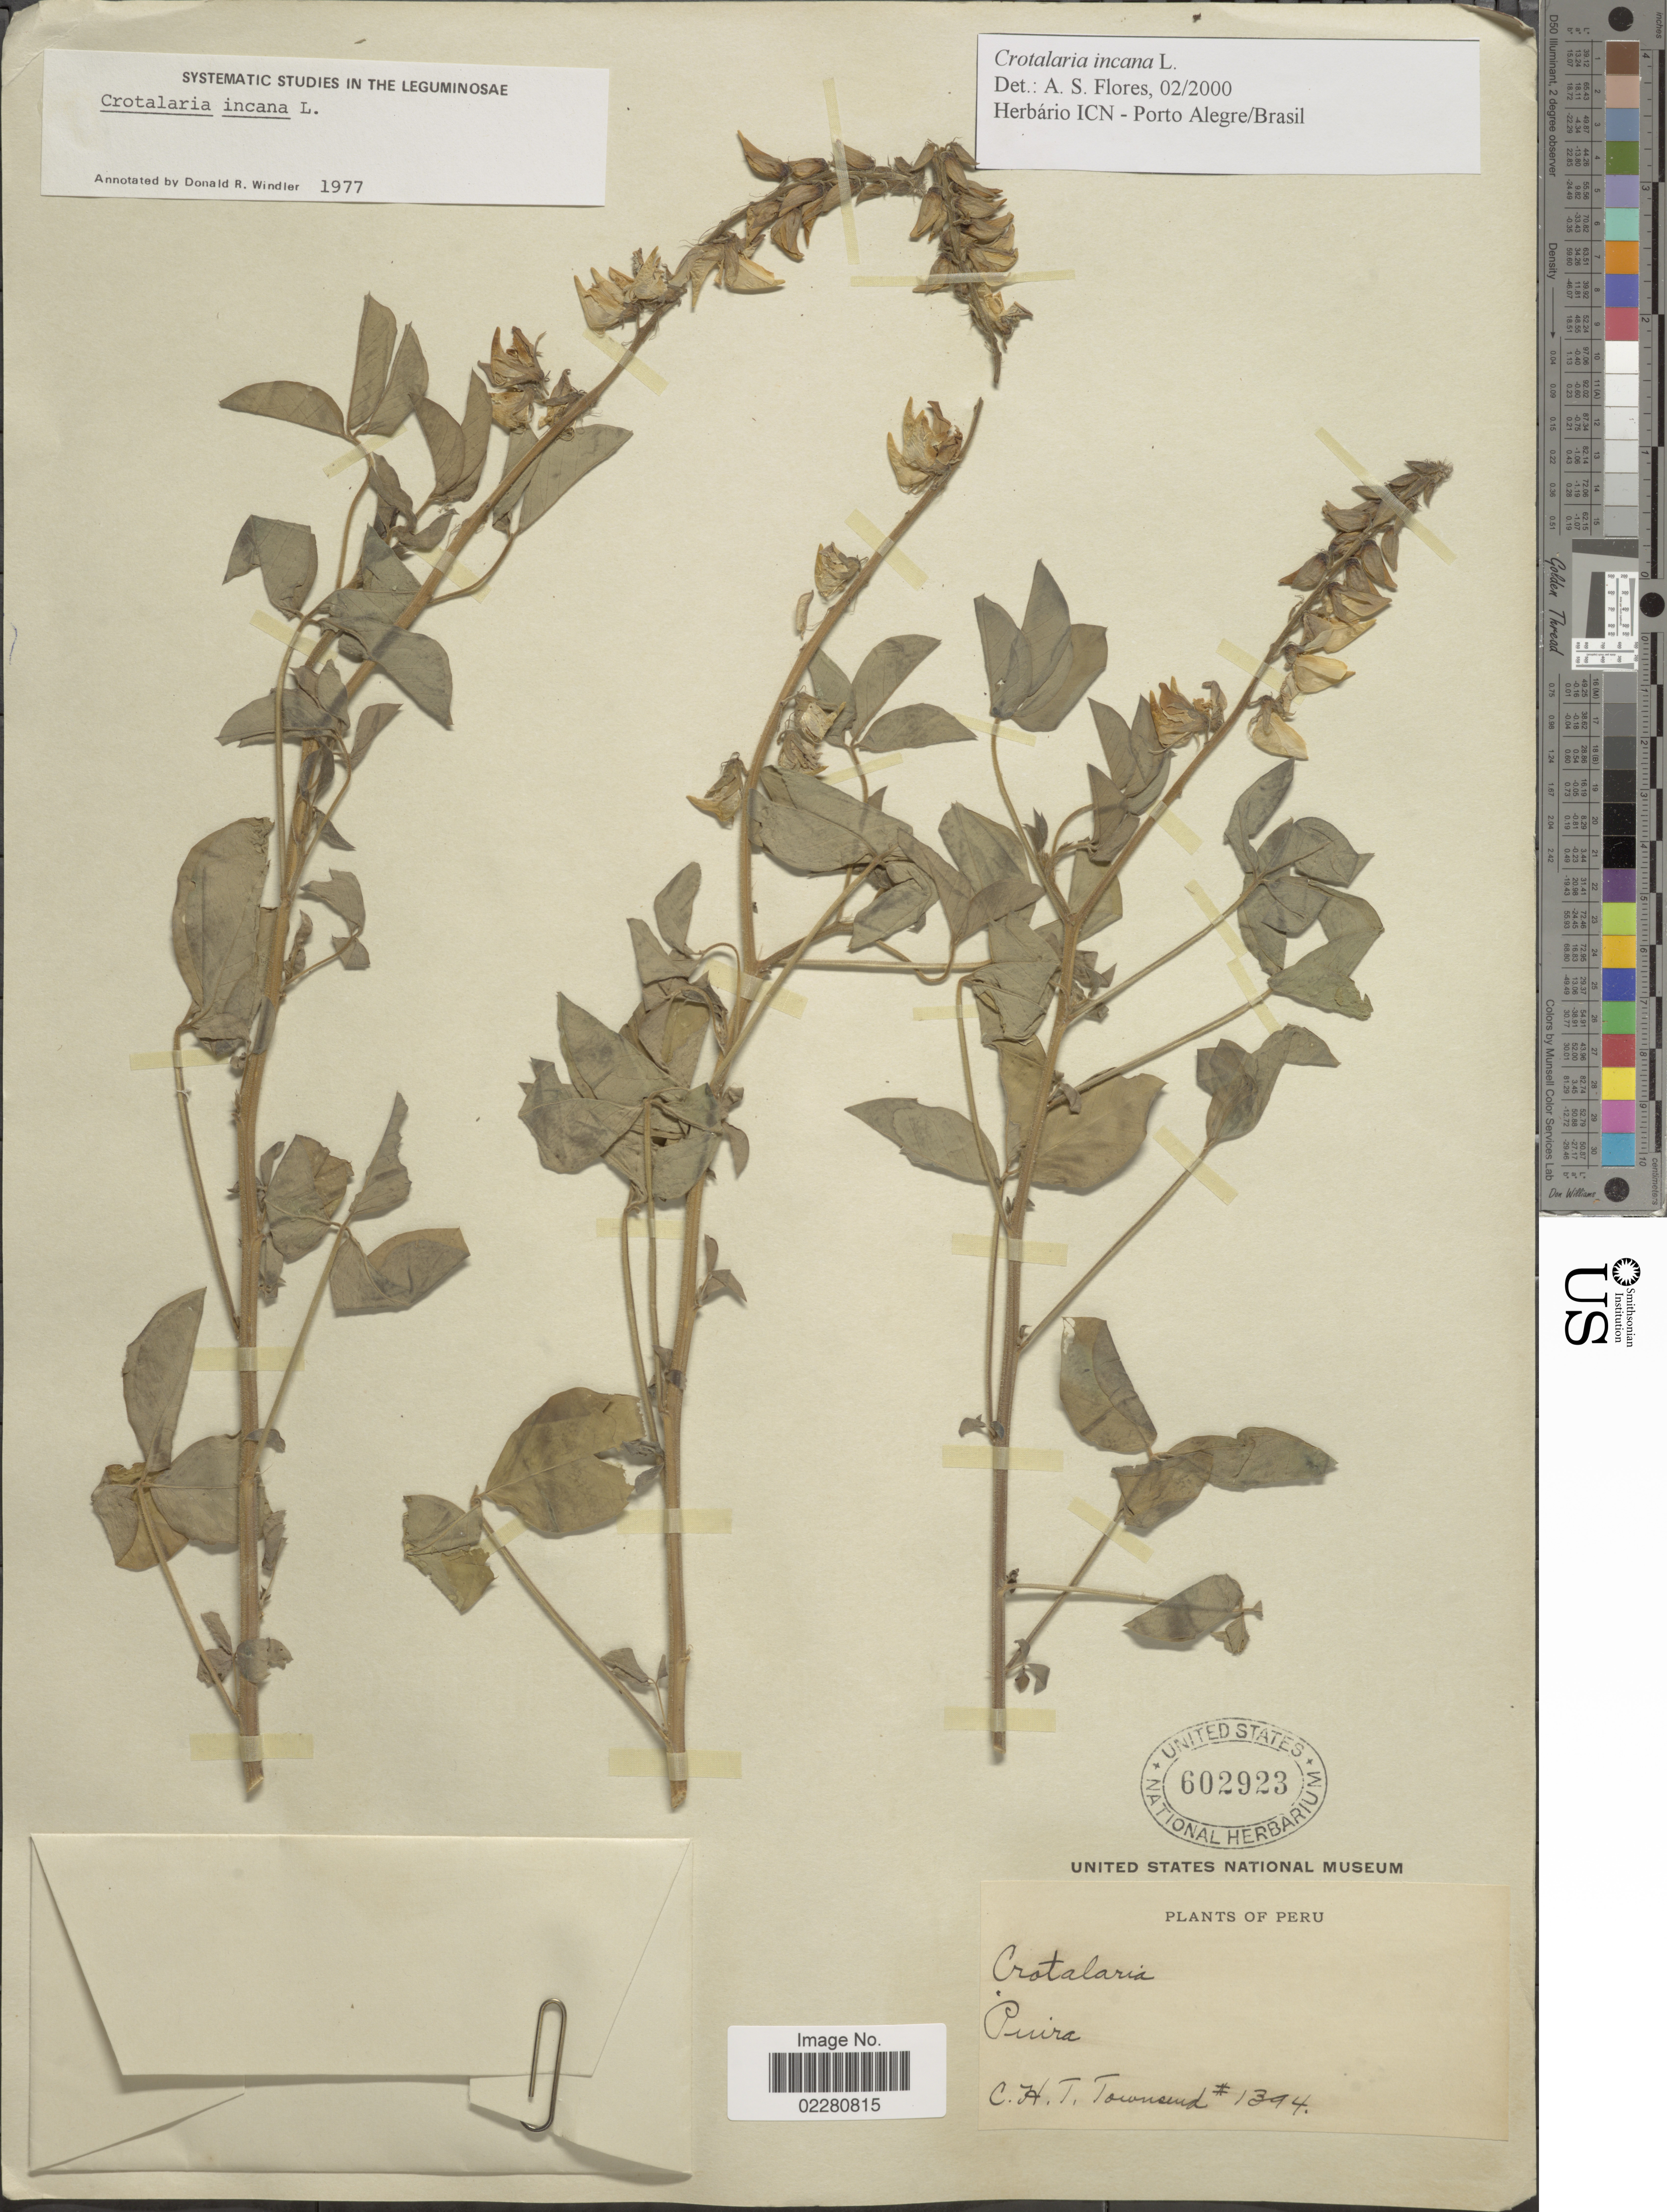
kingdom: Plantae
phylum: Tracheophyta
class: Magnoliopsida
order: Fabales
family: Fabaceae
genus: Crotalaria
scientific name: Crotalaria incana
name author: L.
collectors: C. H. T. Townsend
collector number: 1394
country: Peru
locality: Puira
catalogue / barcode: US 602923